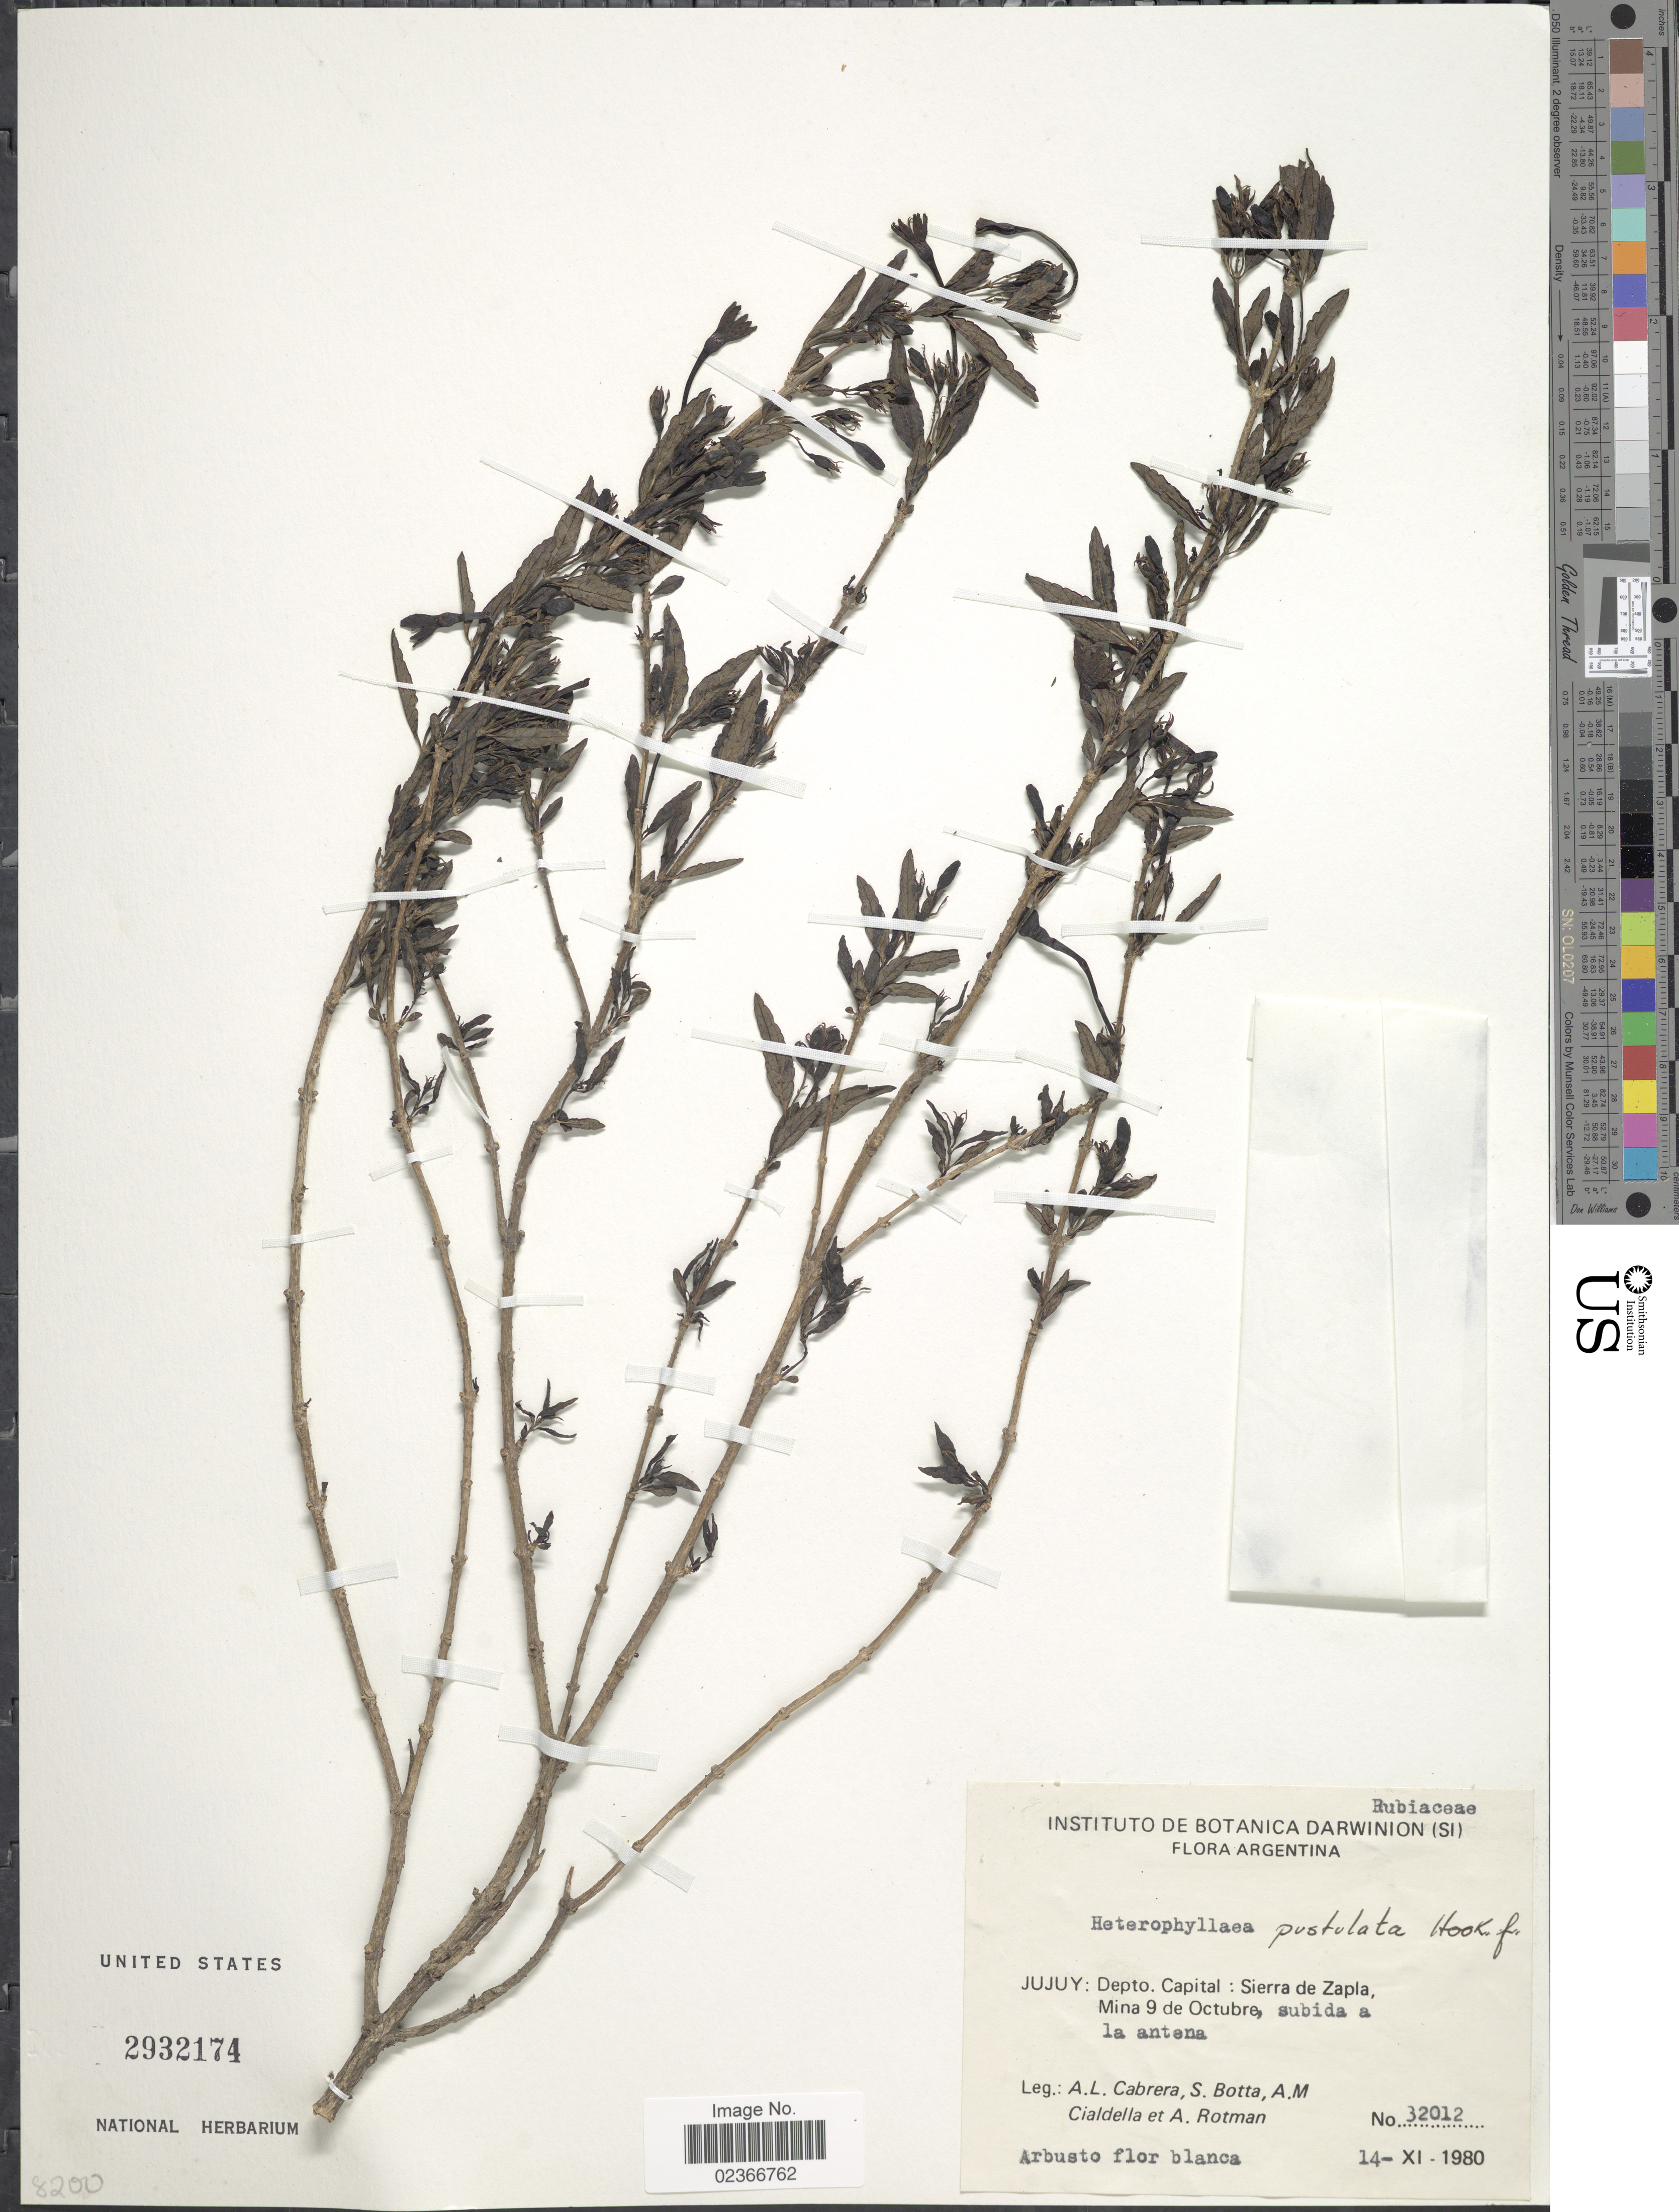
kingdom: Plantae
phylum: Tracheophyta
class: Magnoliopsida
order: Gentianales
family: Rubiaceae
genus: Heterophyllaea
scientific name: Heterophyllaea pustulata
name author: Hook. f.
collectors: A. L. Cabrera, S. Botta, A. M. Cialdella & A. D. Rotman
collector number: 32012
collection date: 1980-11-14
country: Argentina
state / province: Jujuy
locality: Depto. Capital: Sierra de Zapla, Mina 9 de Octubre, subida a la antena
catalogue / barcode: US 2932174